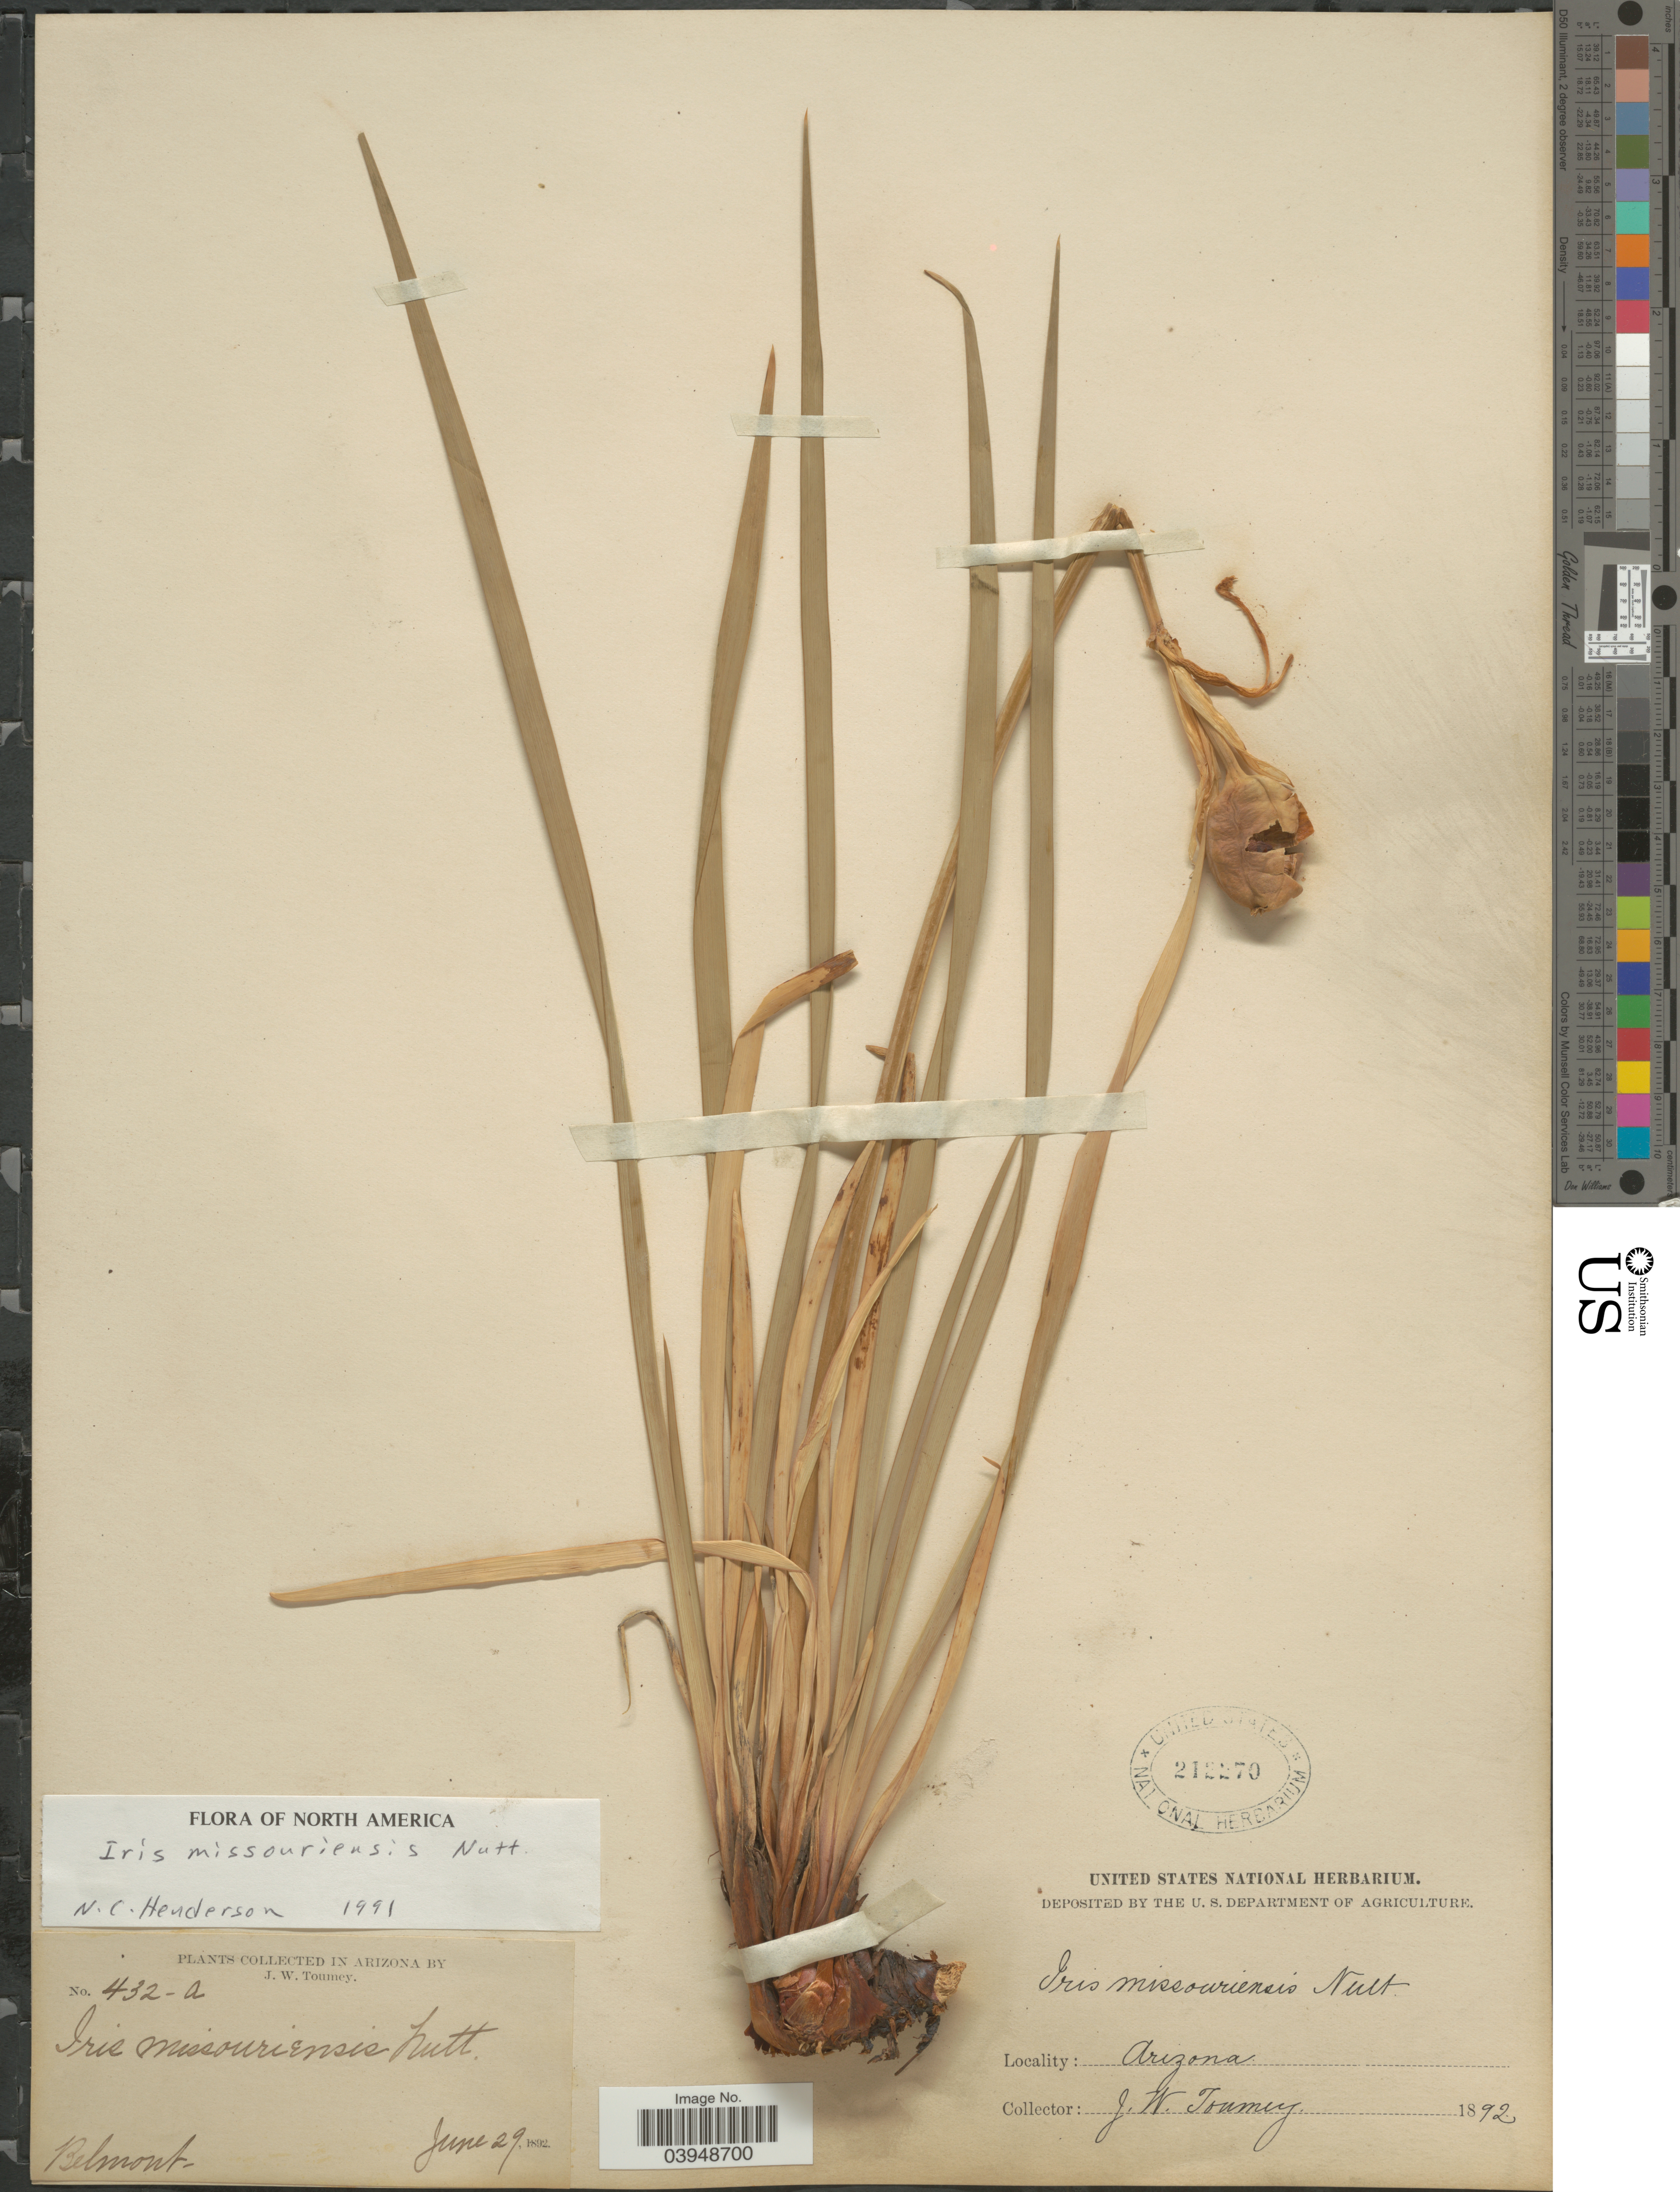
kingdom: Plantae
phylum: Tracheophyta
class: Liliopsida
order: Asparagales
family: Iridaceae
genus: Iris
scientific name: Iris missouriensis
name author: Nutt.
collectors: J. W. Toumey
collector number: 432-a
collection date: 1892-06-29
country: United States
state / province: Arizona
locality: Belmont.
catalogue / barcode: US 212270